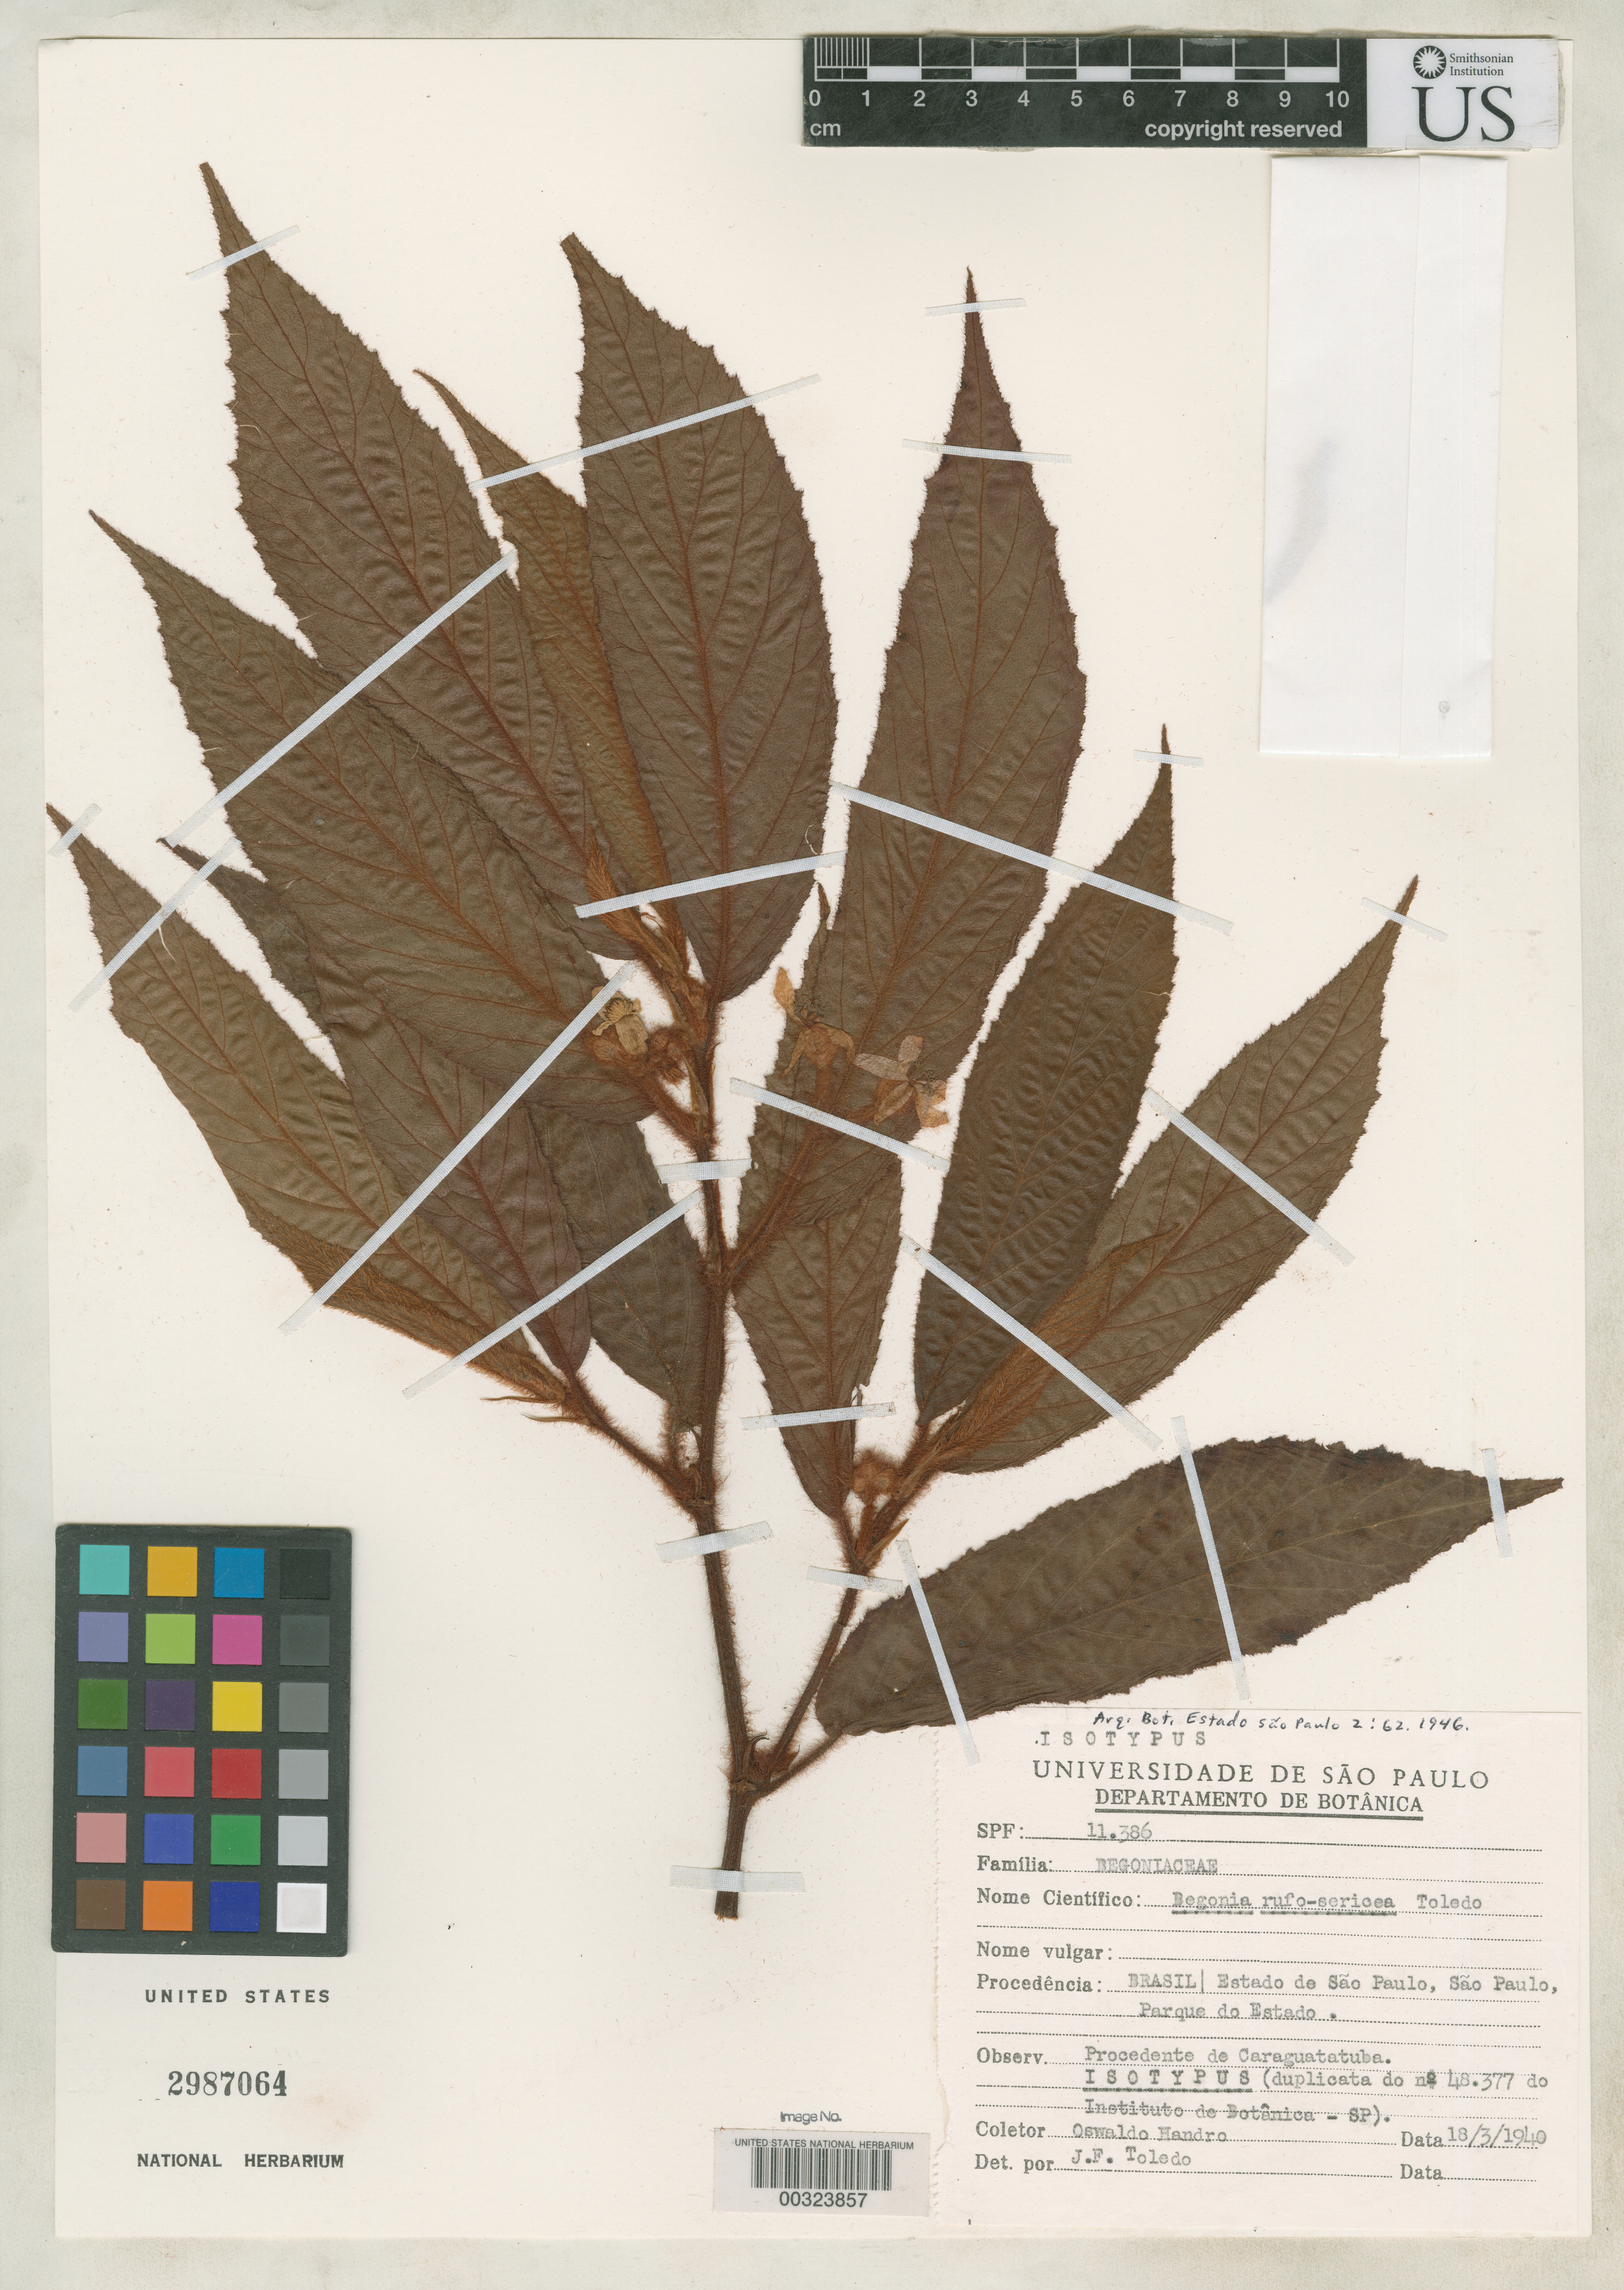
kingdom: Plantae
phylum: Tracheophyta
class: Magnoliopsida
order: Cucurbitales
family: Begoniaceae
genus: Begonia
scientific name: Begonia rufo-sericea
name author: Toledo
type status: Isotype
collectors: O. Handro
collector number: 11386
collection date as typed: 18 Mar 1940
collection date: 1940-03-18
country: Brazil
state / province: São Paulo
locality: Sao Paulo, Parque do Estado.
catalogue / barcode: US 2987064